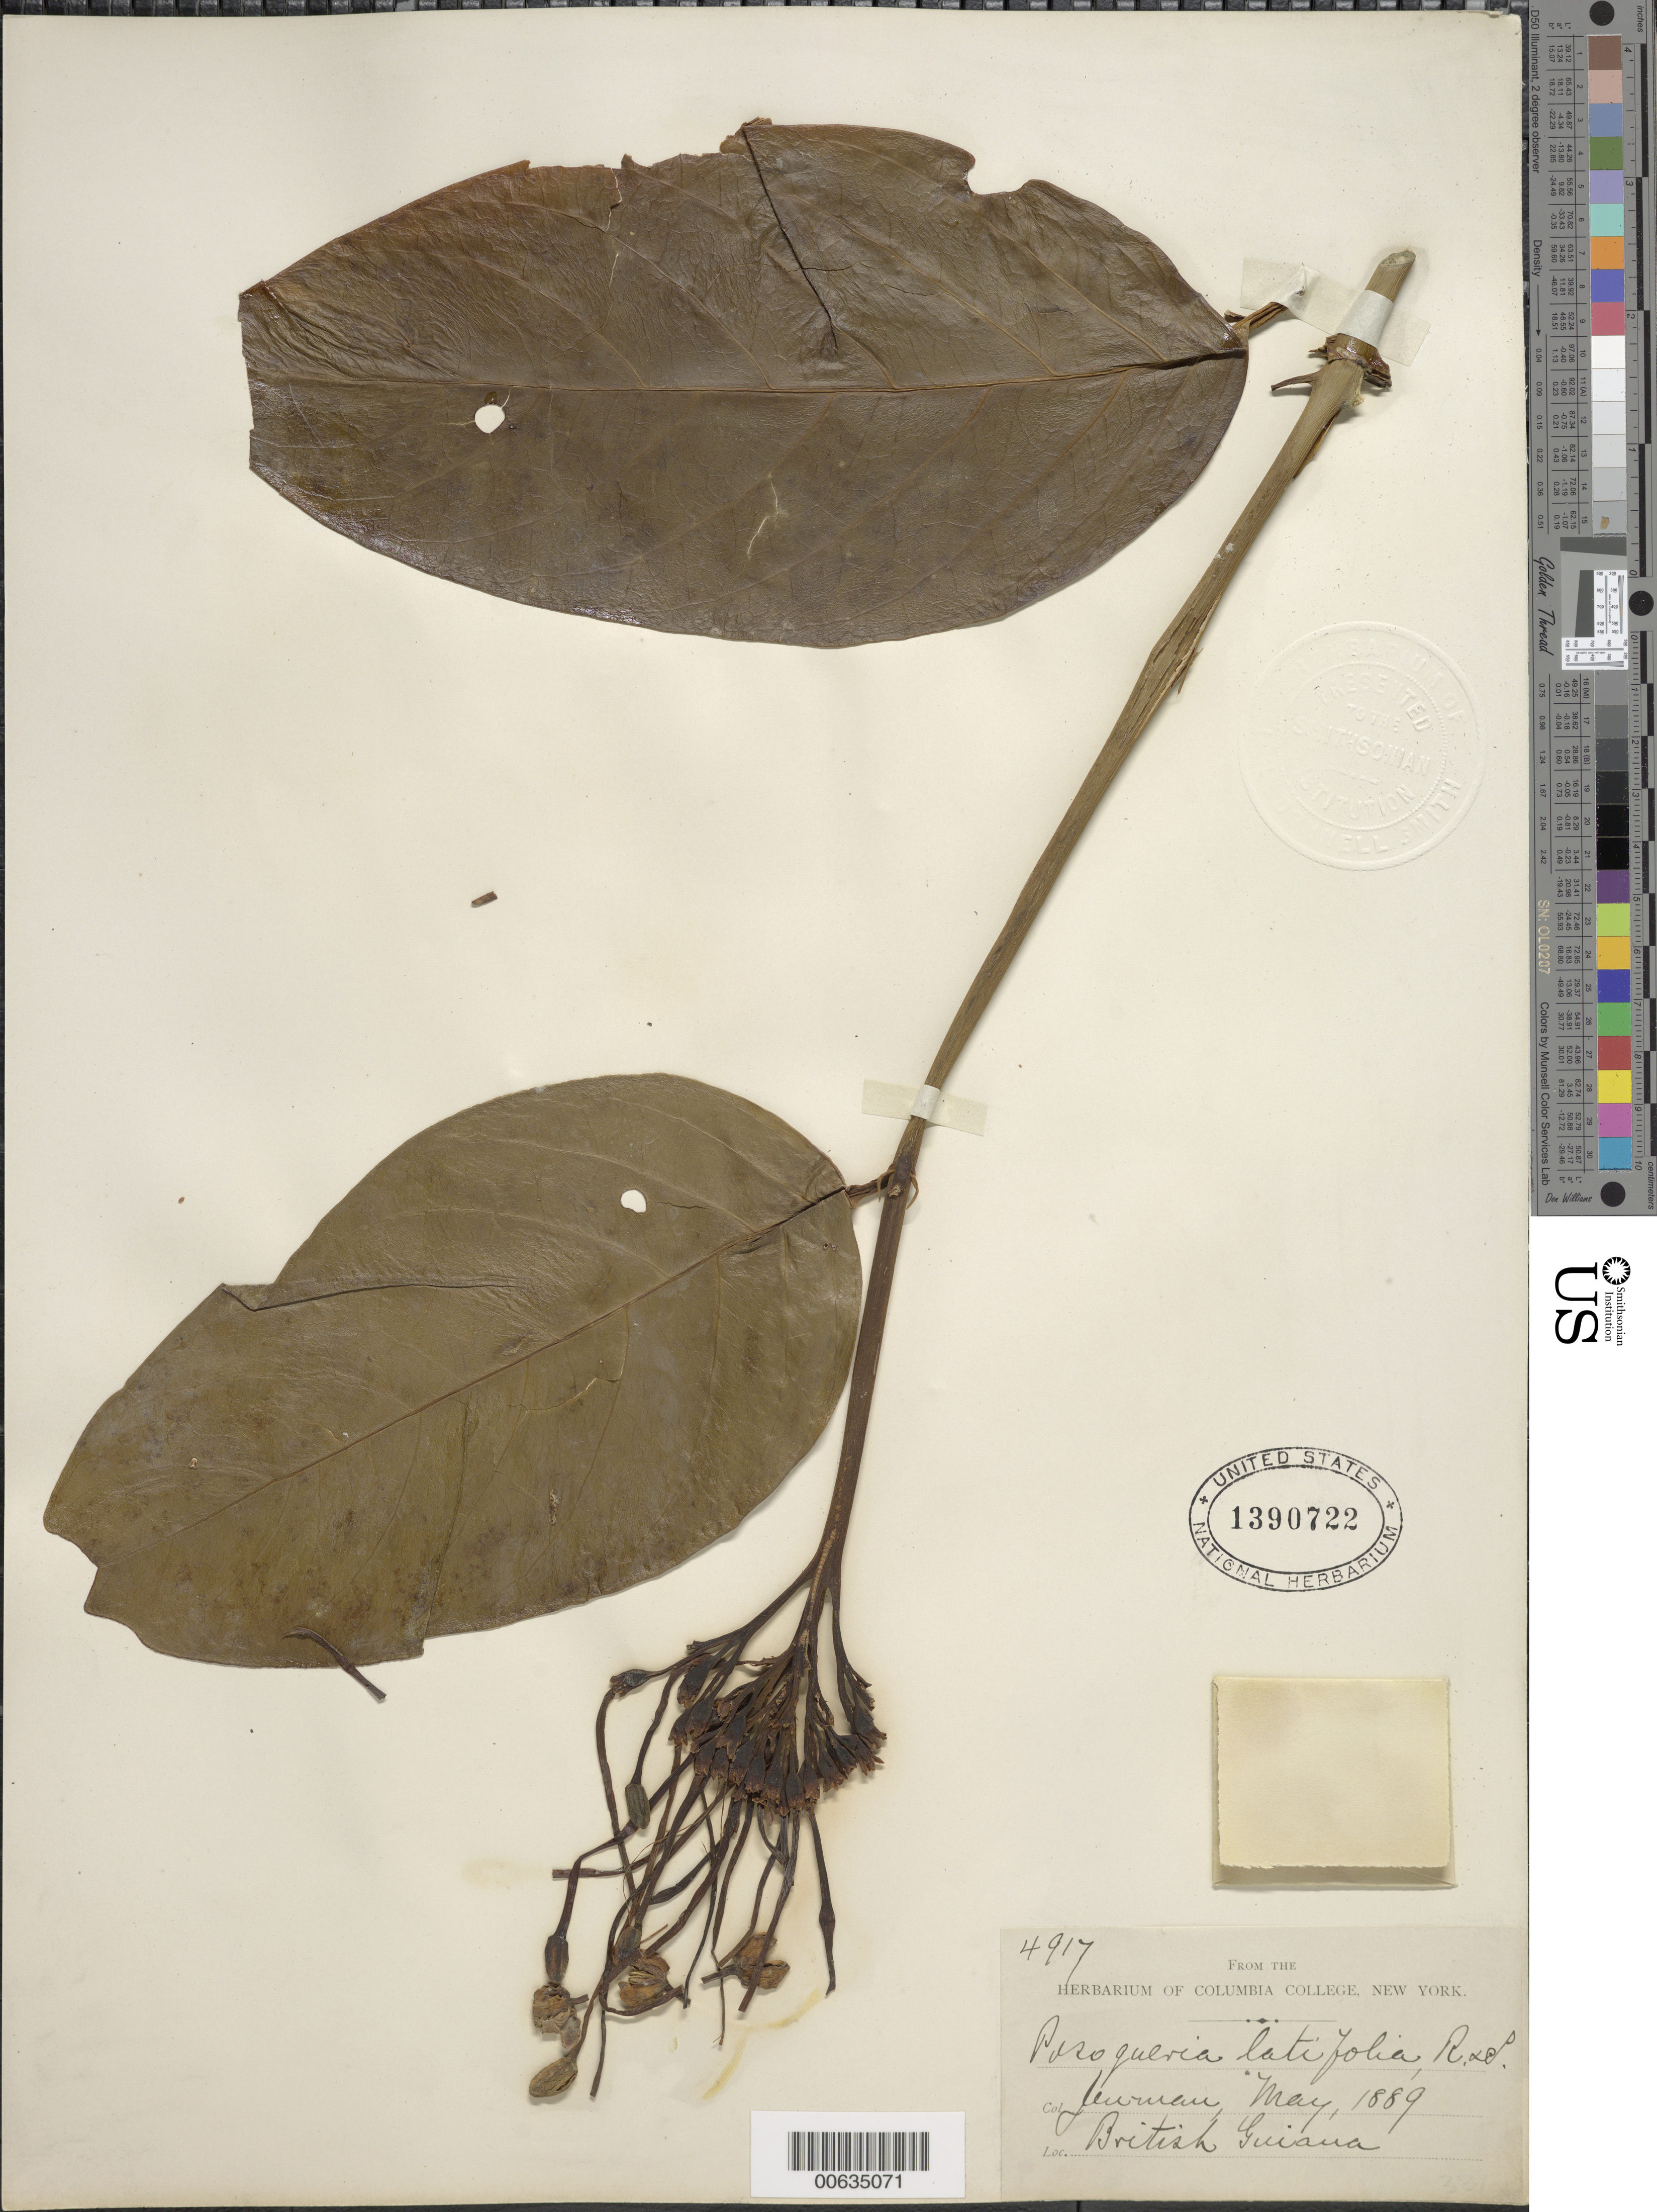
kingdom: Plantae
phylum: Tracheophyta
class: Magnoliopsida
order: Gentianales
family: Rubiaceae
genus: Posoqueria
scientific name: Posoqueria latifolia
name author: (Rudge) Roem. & Schult.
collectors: G. S. Jenman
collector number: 4917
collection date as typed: May 1889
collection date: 1889-05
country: Guyana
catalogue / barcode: US 1390722